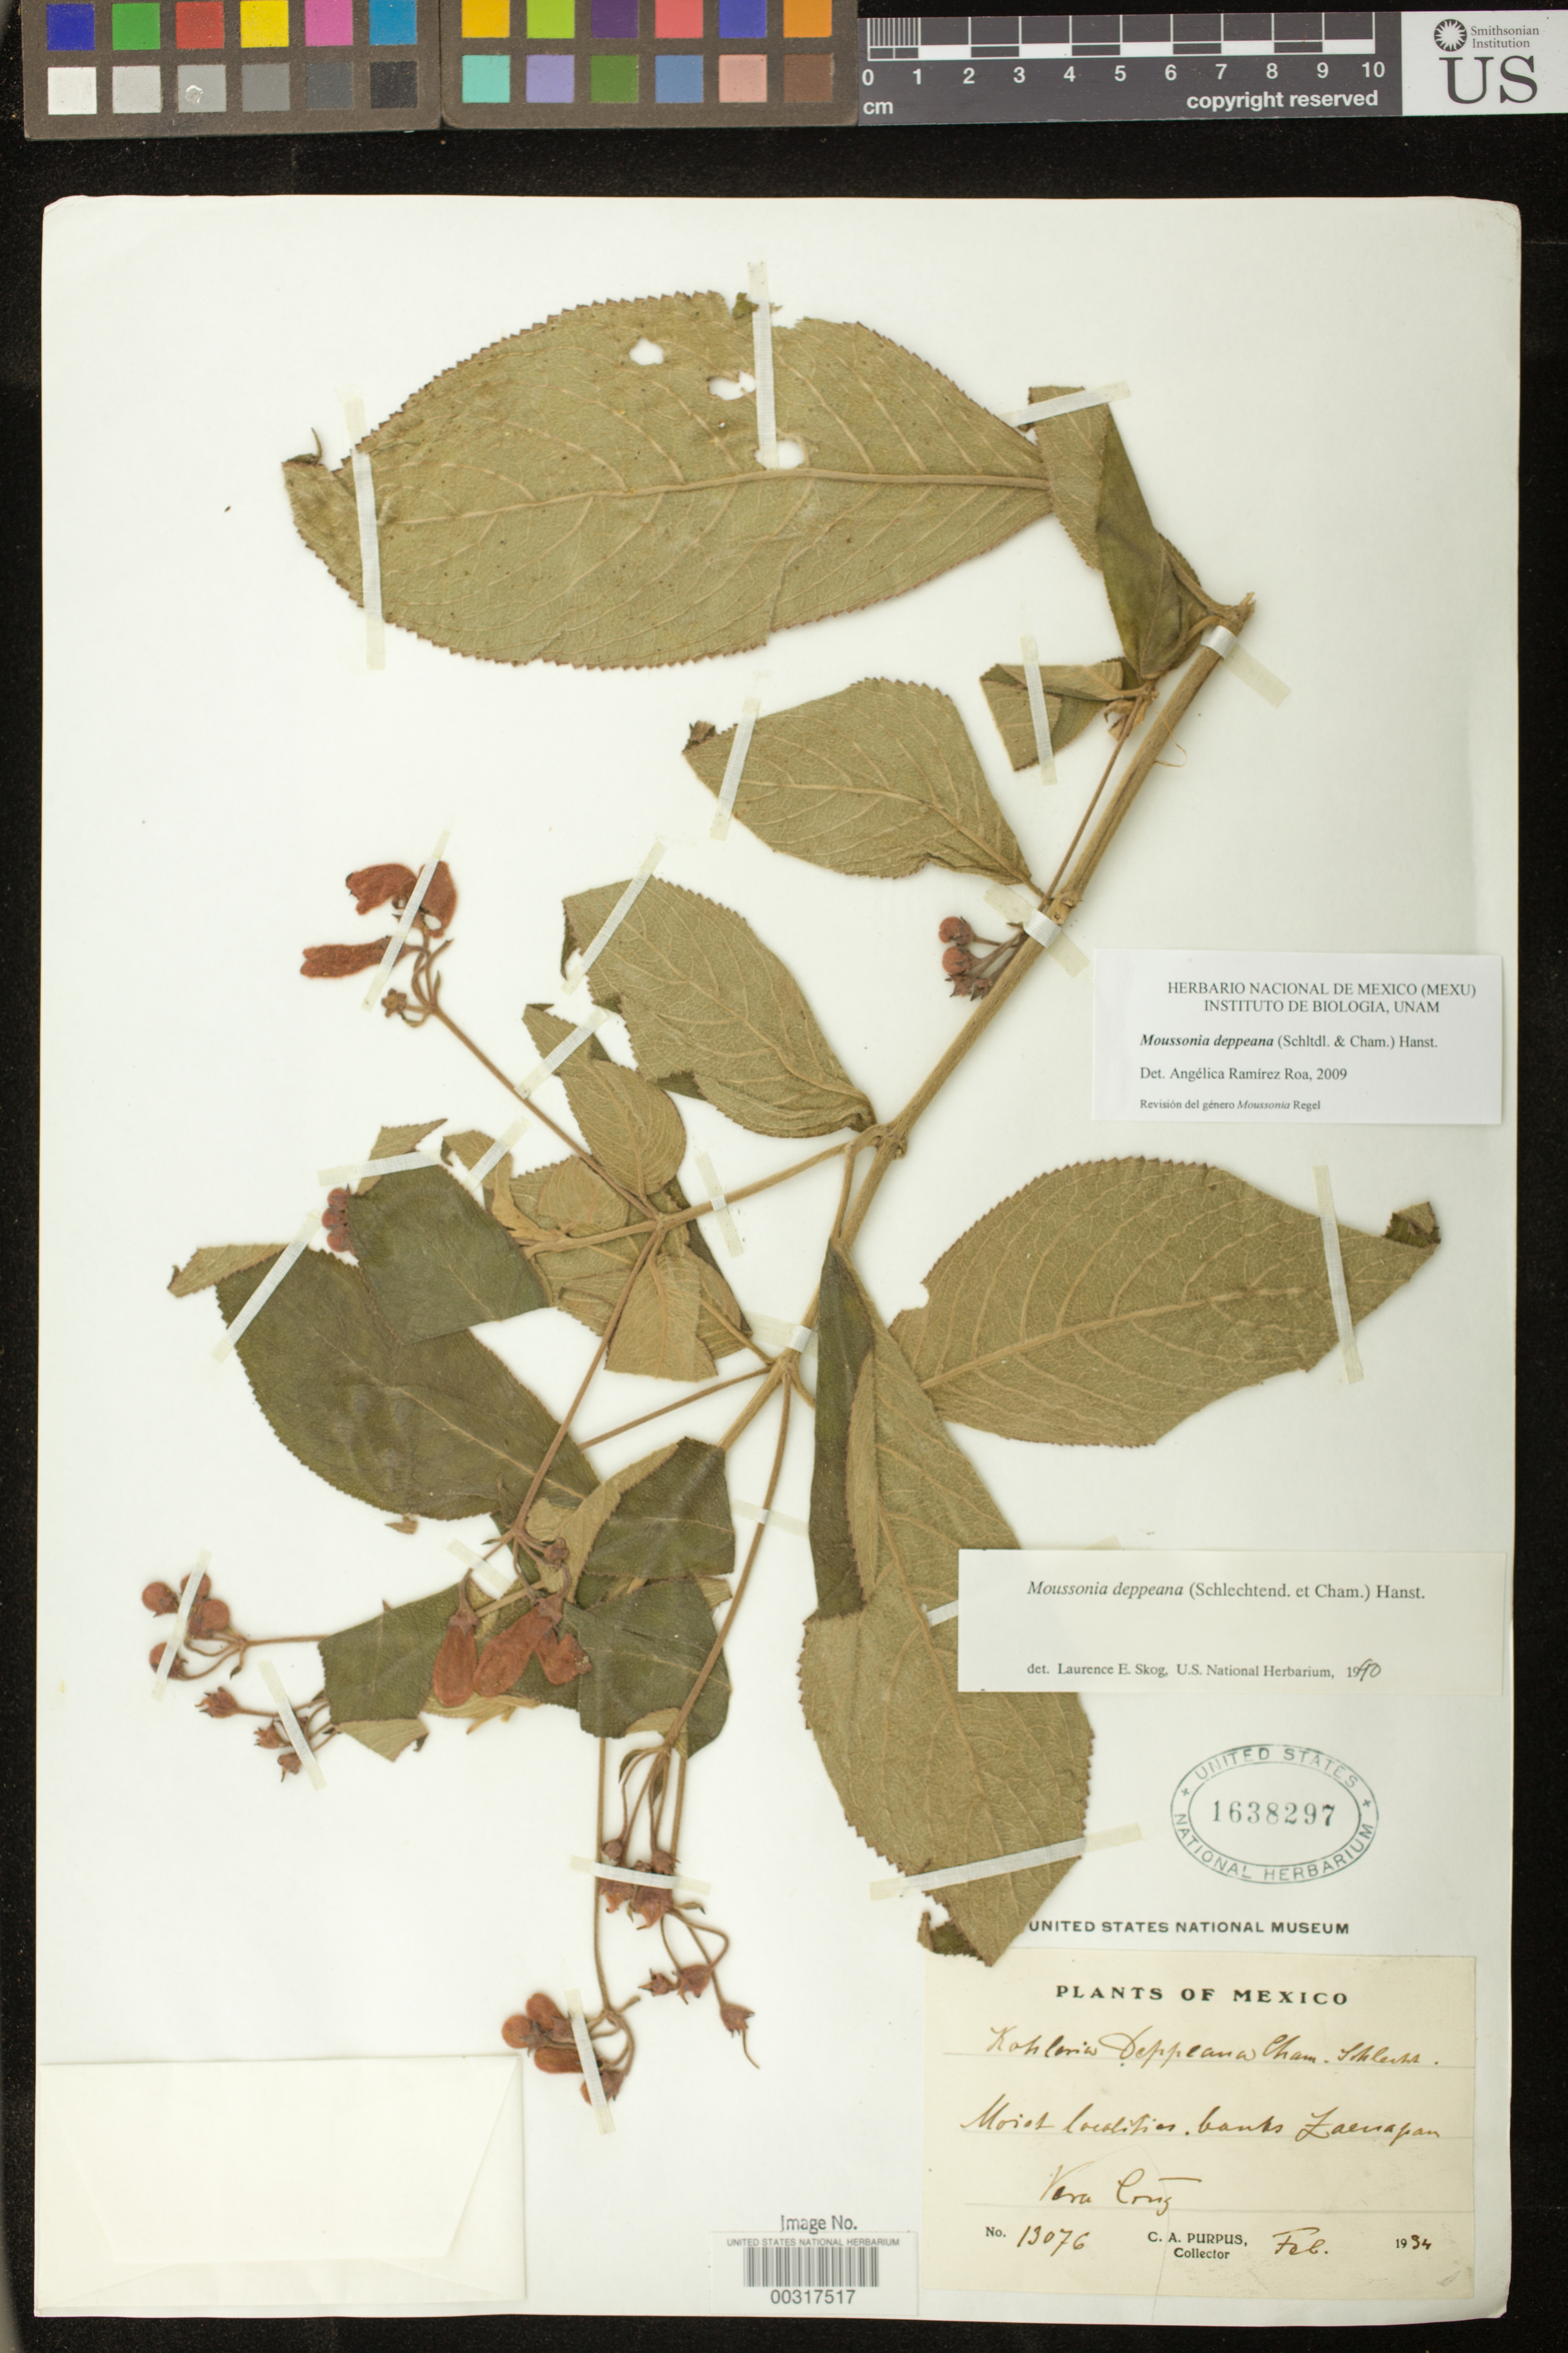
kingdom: Plantae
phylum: Tracheophyta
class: Magnoliopsida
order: Lamiales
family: Gesneriaceae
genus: Moussonia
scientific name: Moussonia deppeana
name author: (Schltdl. & Cham.) Klotzsch ex Hanst.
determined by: Ramírez-Roa, A.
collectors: C. A. Purpus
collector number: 13076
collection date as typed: Feb 1934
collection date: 1934-02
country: Mexico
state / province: Veracruz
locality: Zacuapan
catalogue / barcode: US 1638297